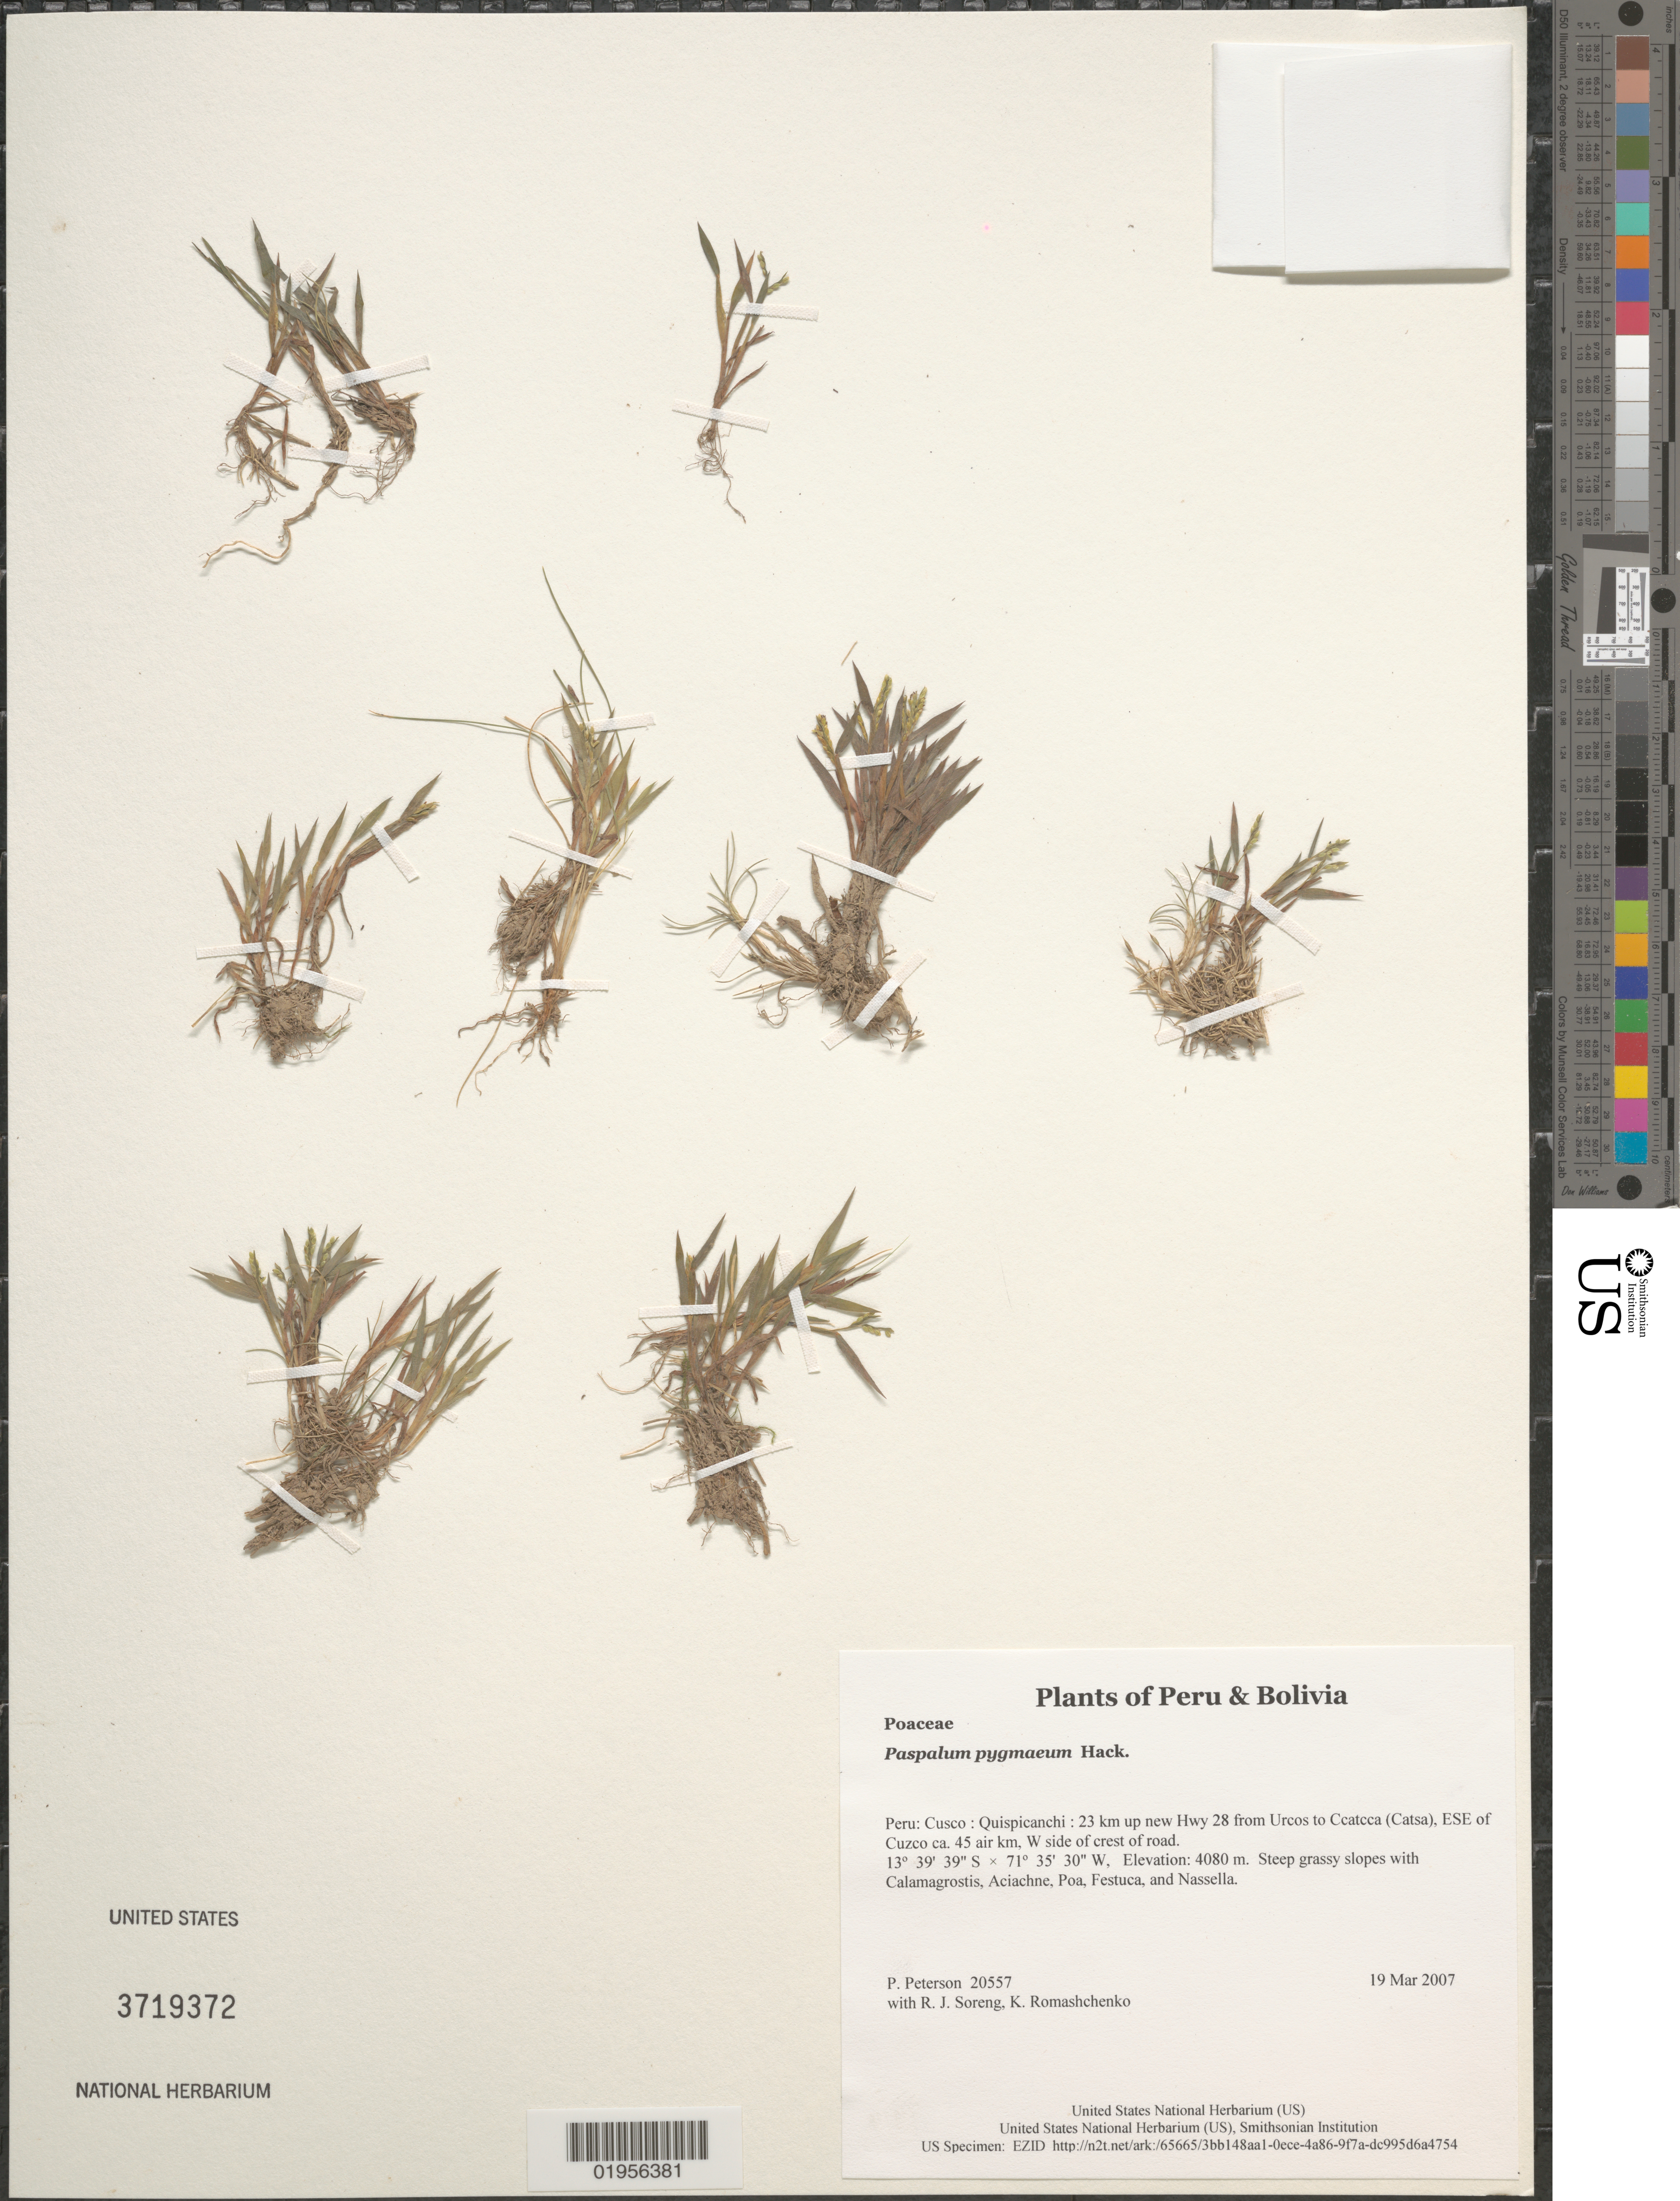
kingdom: Plantae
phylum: Tracheophyta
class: Liliopsida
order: Poales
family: Poaceae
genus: Paspalum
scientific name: Paspalum pygmaeum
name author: Hack.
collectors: P. M. Peterson, R. J. Soreng & K. Romashchenko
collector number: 20557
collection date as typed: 19 Mar 2007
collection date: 2007-03-19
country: Peru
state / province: Cusco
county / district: Quispicanchis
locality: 23 km up new Hwy 28 from Urcos to Ccatcca (Catsa), ESE of Cuzco ca. 45 air km, W side of crest of road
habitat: Steep grassy slopes with Calamagrostis, Aciachne, Poa, Festuca, and Nassella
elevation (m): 4080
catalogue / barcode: US 3719372